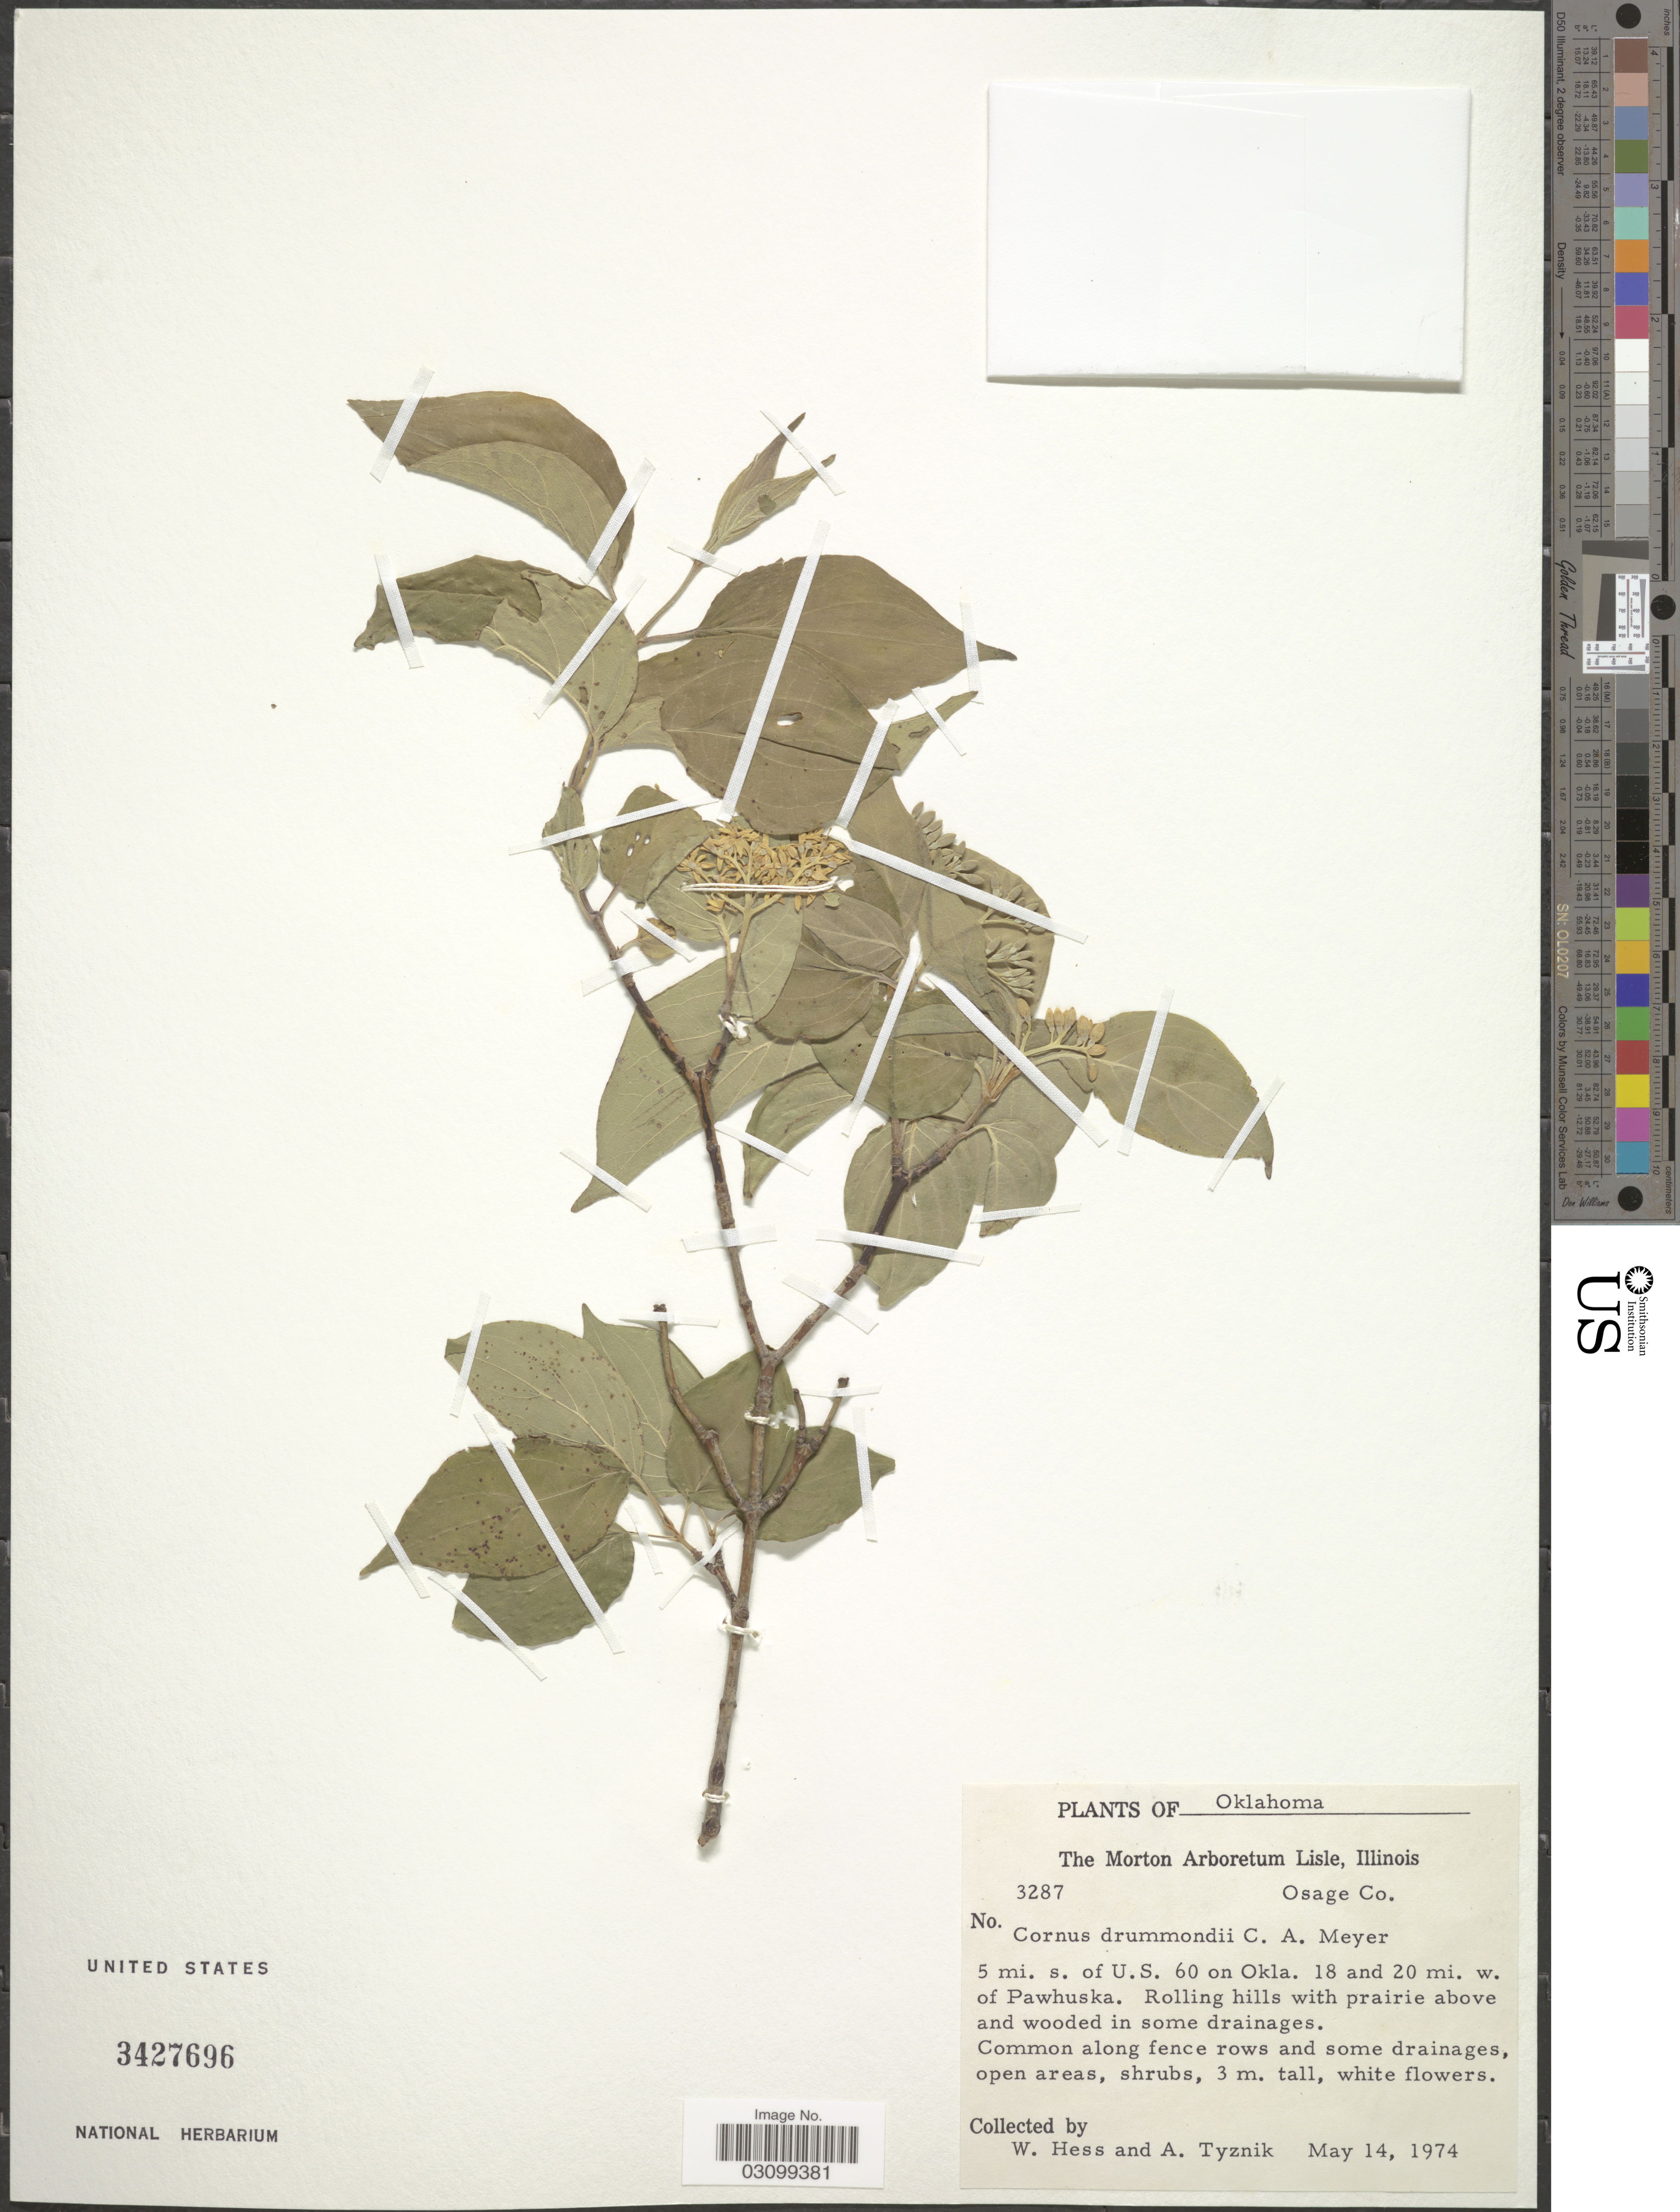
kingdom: Plantae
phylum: Tracheophyta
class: Magnoliopsida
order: Cornales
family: Cornaceae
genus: Cornus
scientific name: Cornus drummondii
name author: C.A. Mey.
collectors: W. Hess & A. Tyznik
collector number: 3287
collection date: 1974-05-14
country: United States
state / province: Oklahoma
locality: Osage Co. 5 mi. s. of U.S. 60 on Okla. 18 and 20 mi. w. of Pawkhuska.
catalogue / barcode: US 3427696